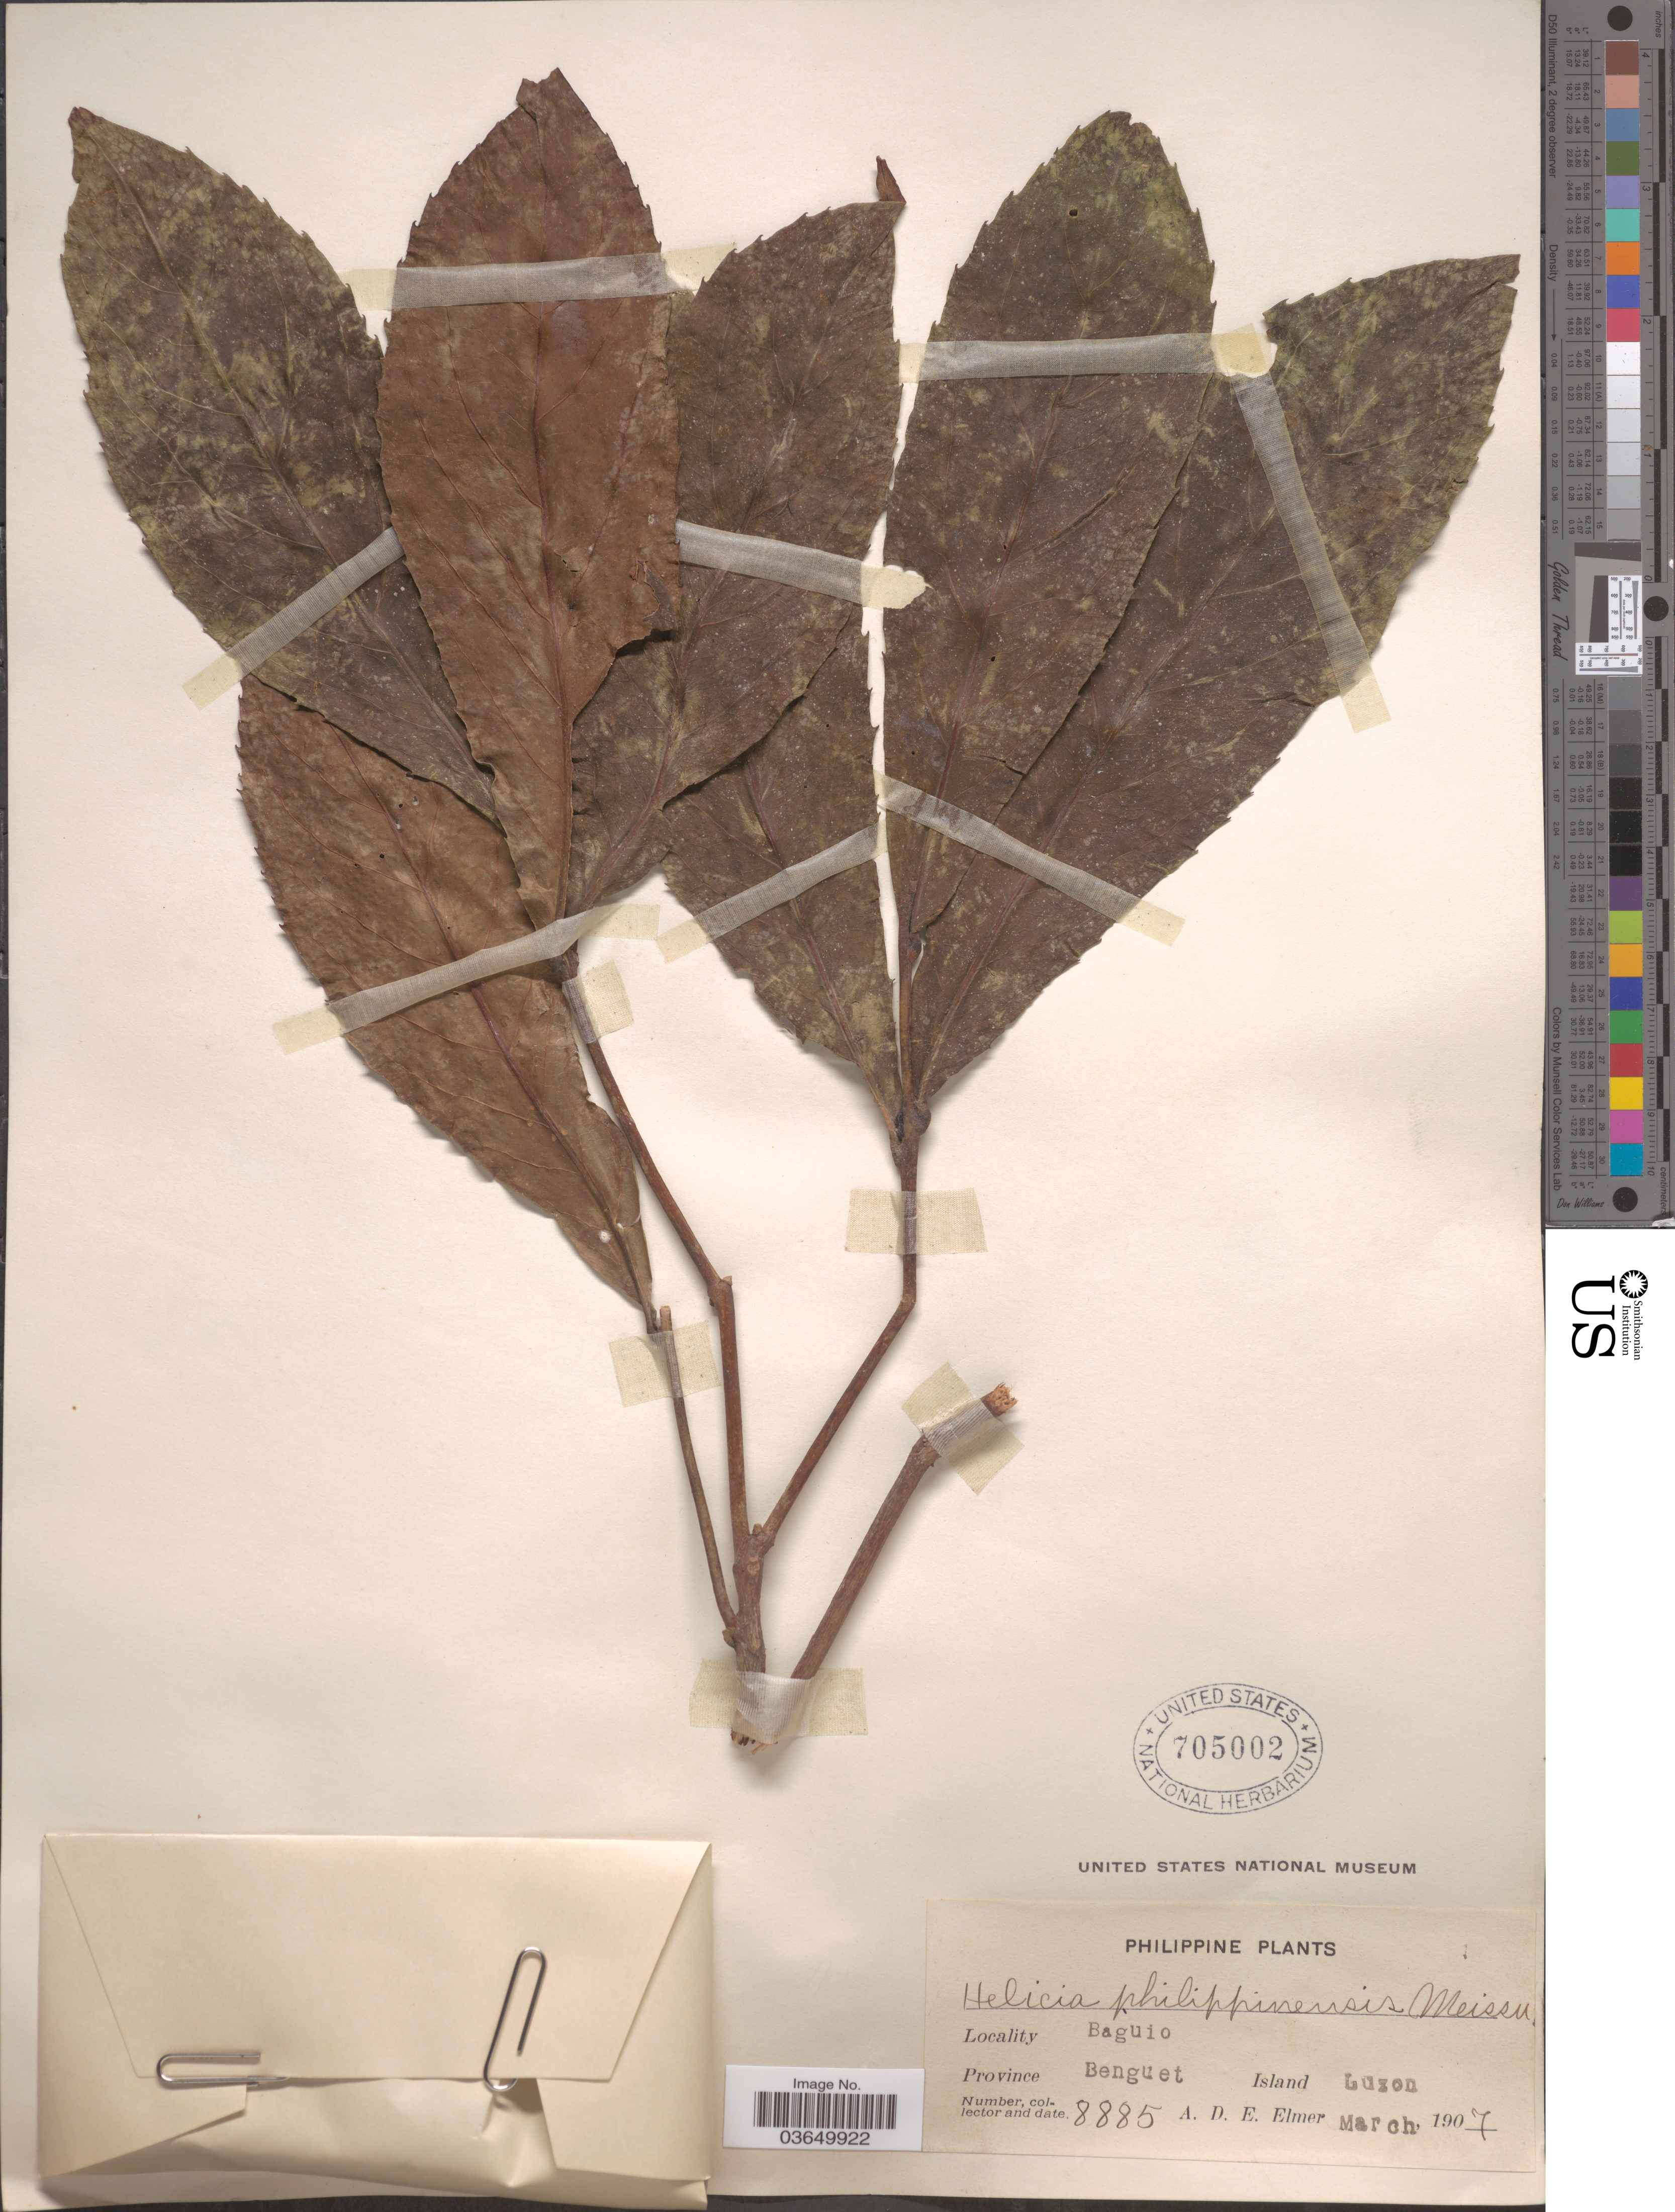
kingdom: Plantae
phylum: Tracheophyta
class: Magnoliopsida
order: Proteales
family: Proteaceae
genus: Helicia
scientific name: Helicia cumingiana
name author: C. Presl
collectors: A. D. E. Elmer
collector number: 8885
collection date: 1907-03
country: Philippines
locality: Baguio. Province Benguet. Island Luzon.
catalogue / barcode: US 705002